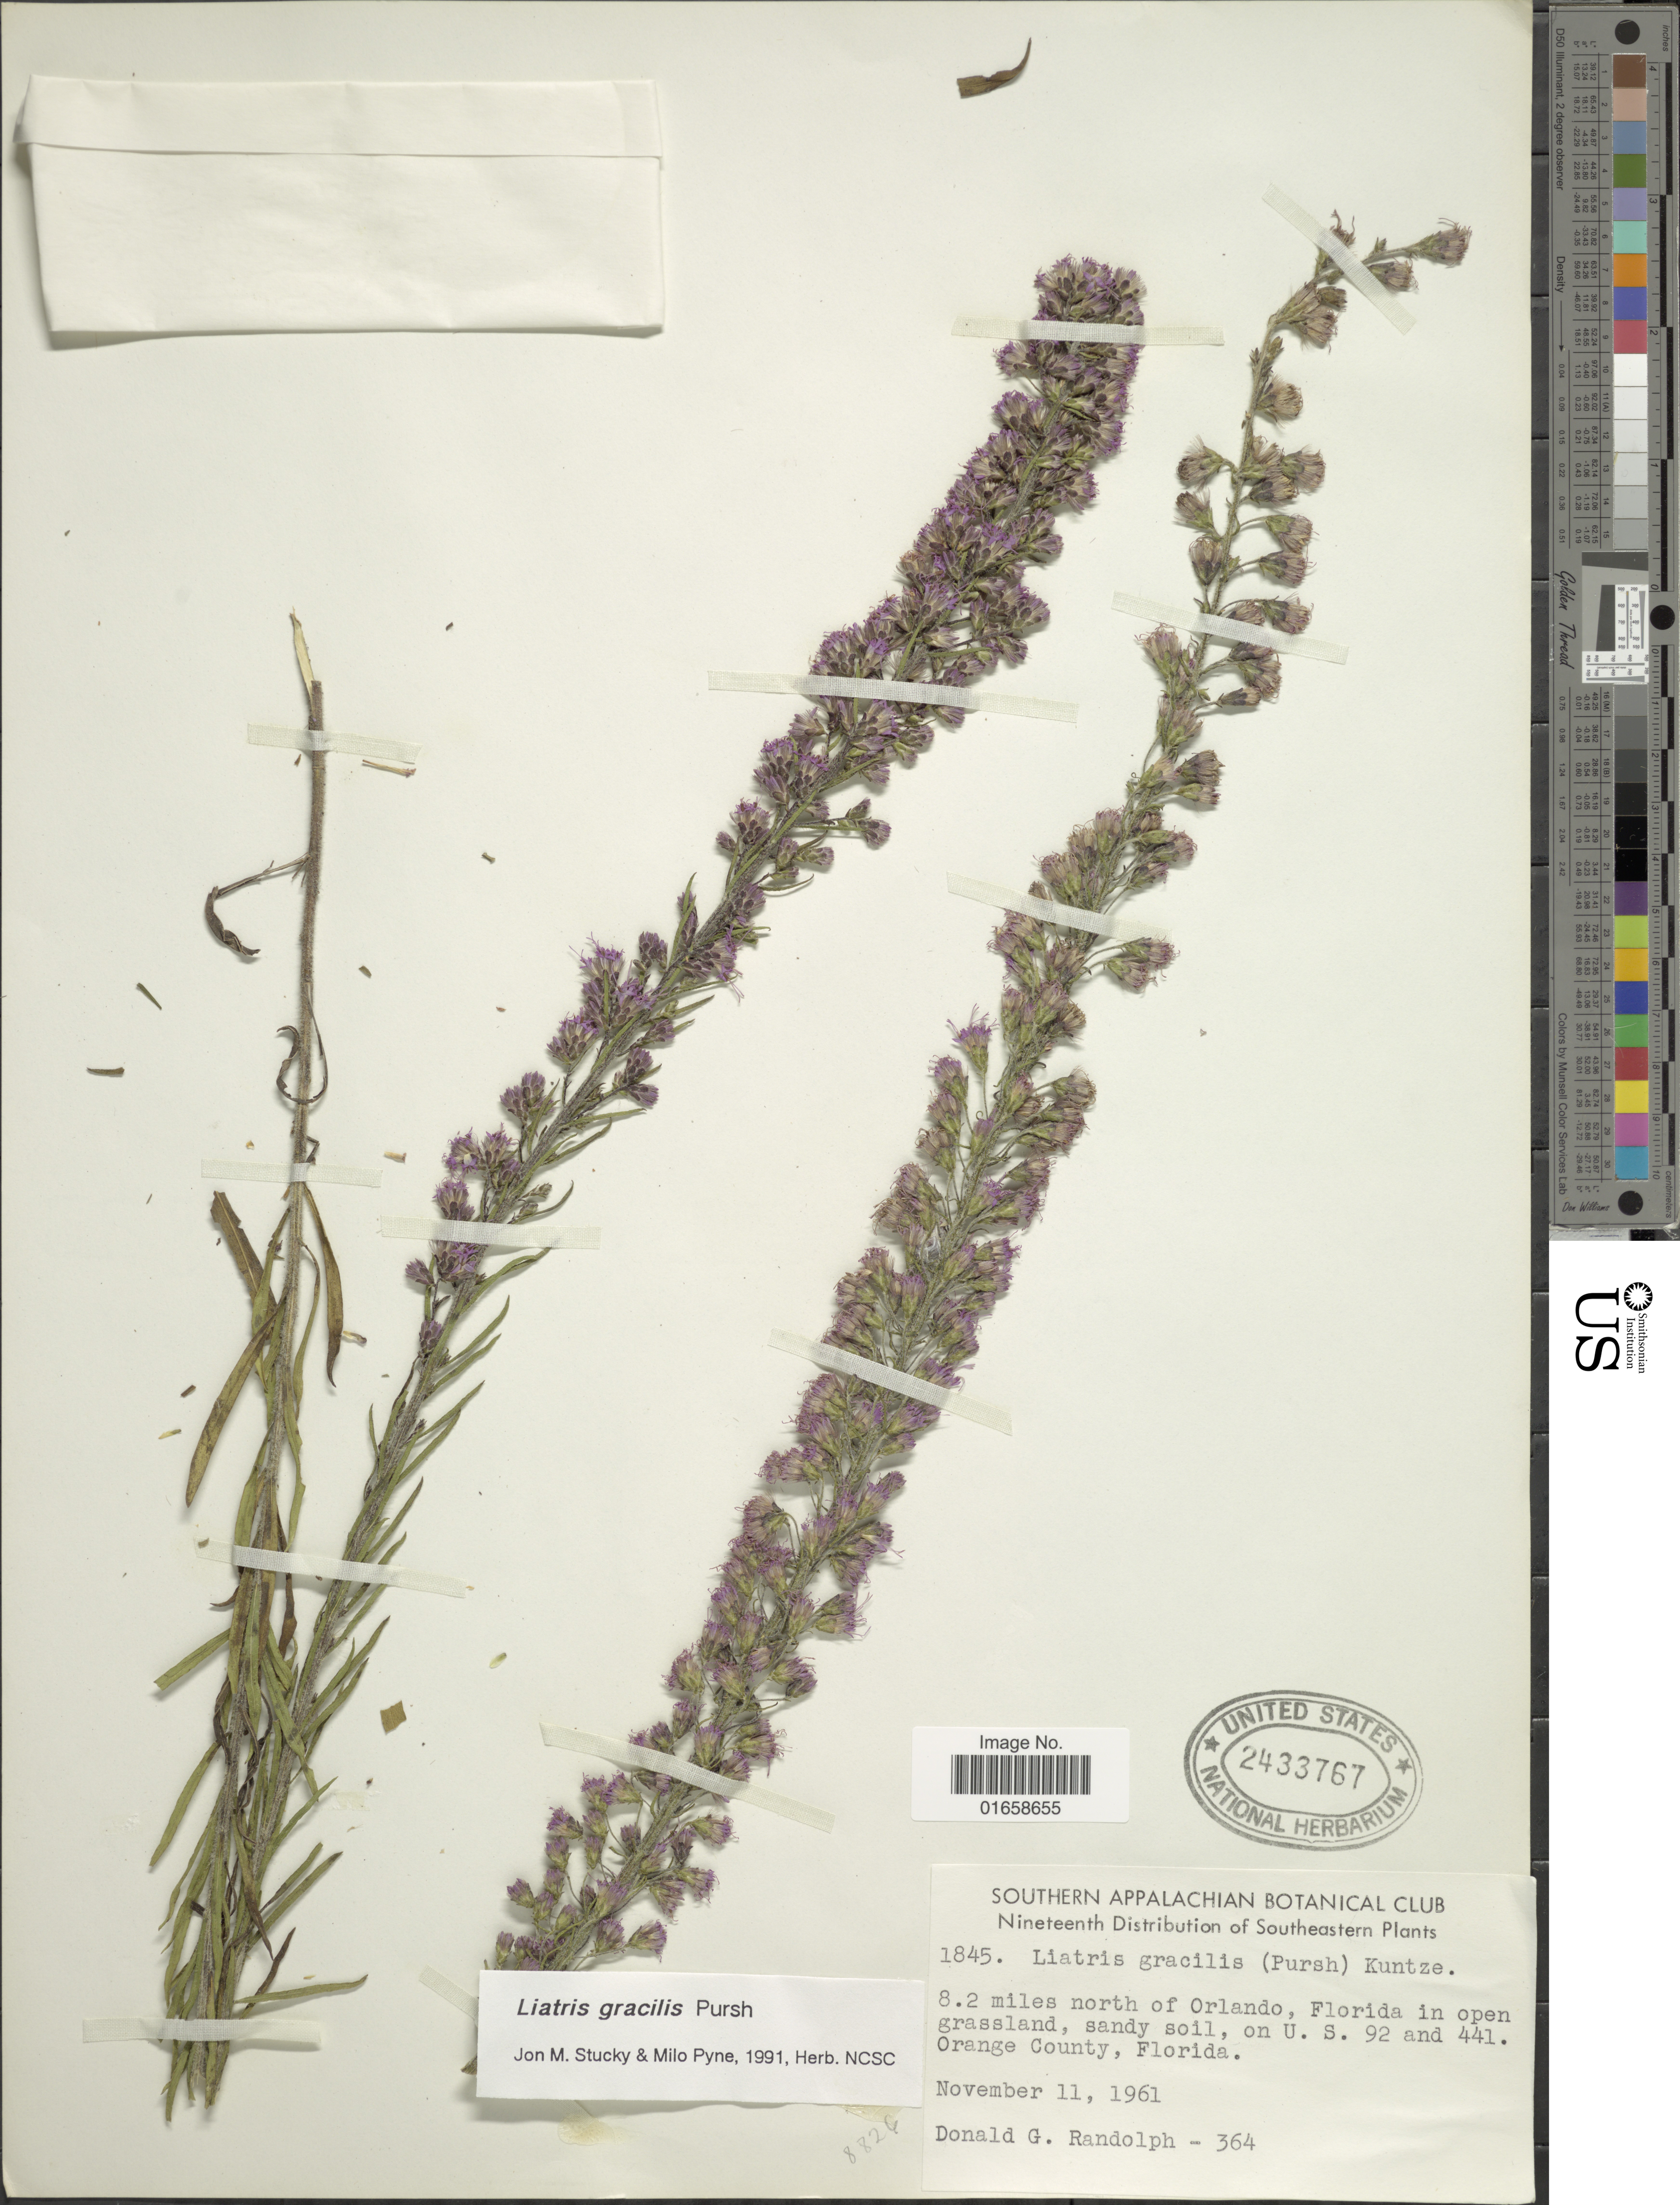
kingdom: Plantae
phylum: Tracheophyta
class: Magnoliopsida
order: Asterales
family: Asteraceae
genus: Liatris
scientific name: Liatris gracilis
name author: Pursh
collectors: D. Randolph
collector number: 364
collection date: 1961-11-11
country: United States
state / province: Florida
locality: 8.2 miles north of Orlando, Florida in open grassland, sandy soil, on U.S. 92 and 441. Orange County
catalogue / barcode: US 2433767